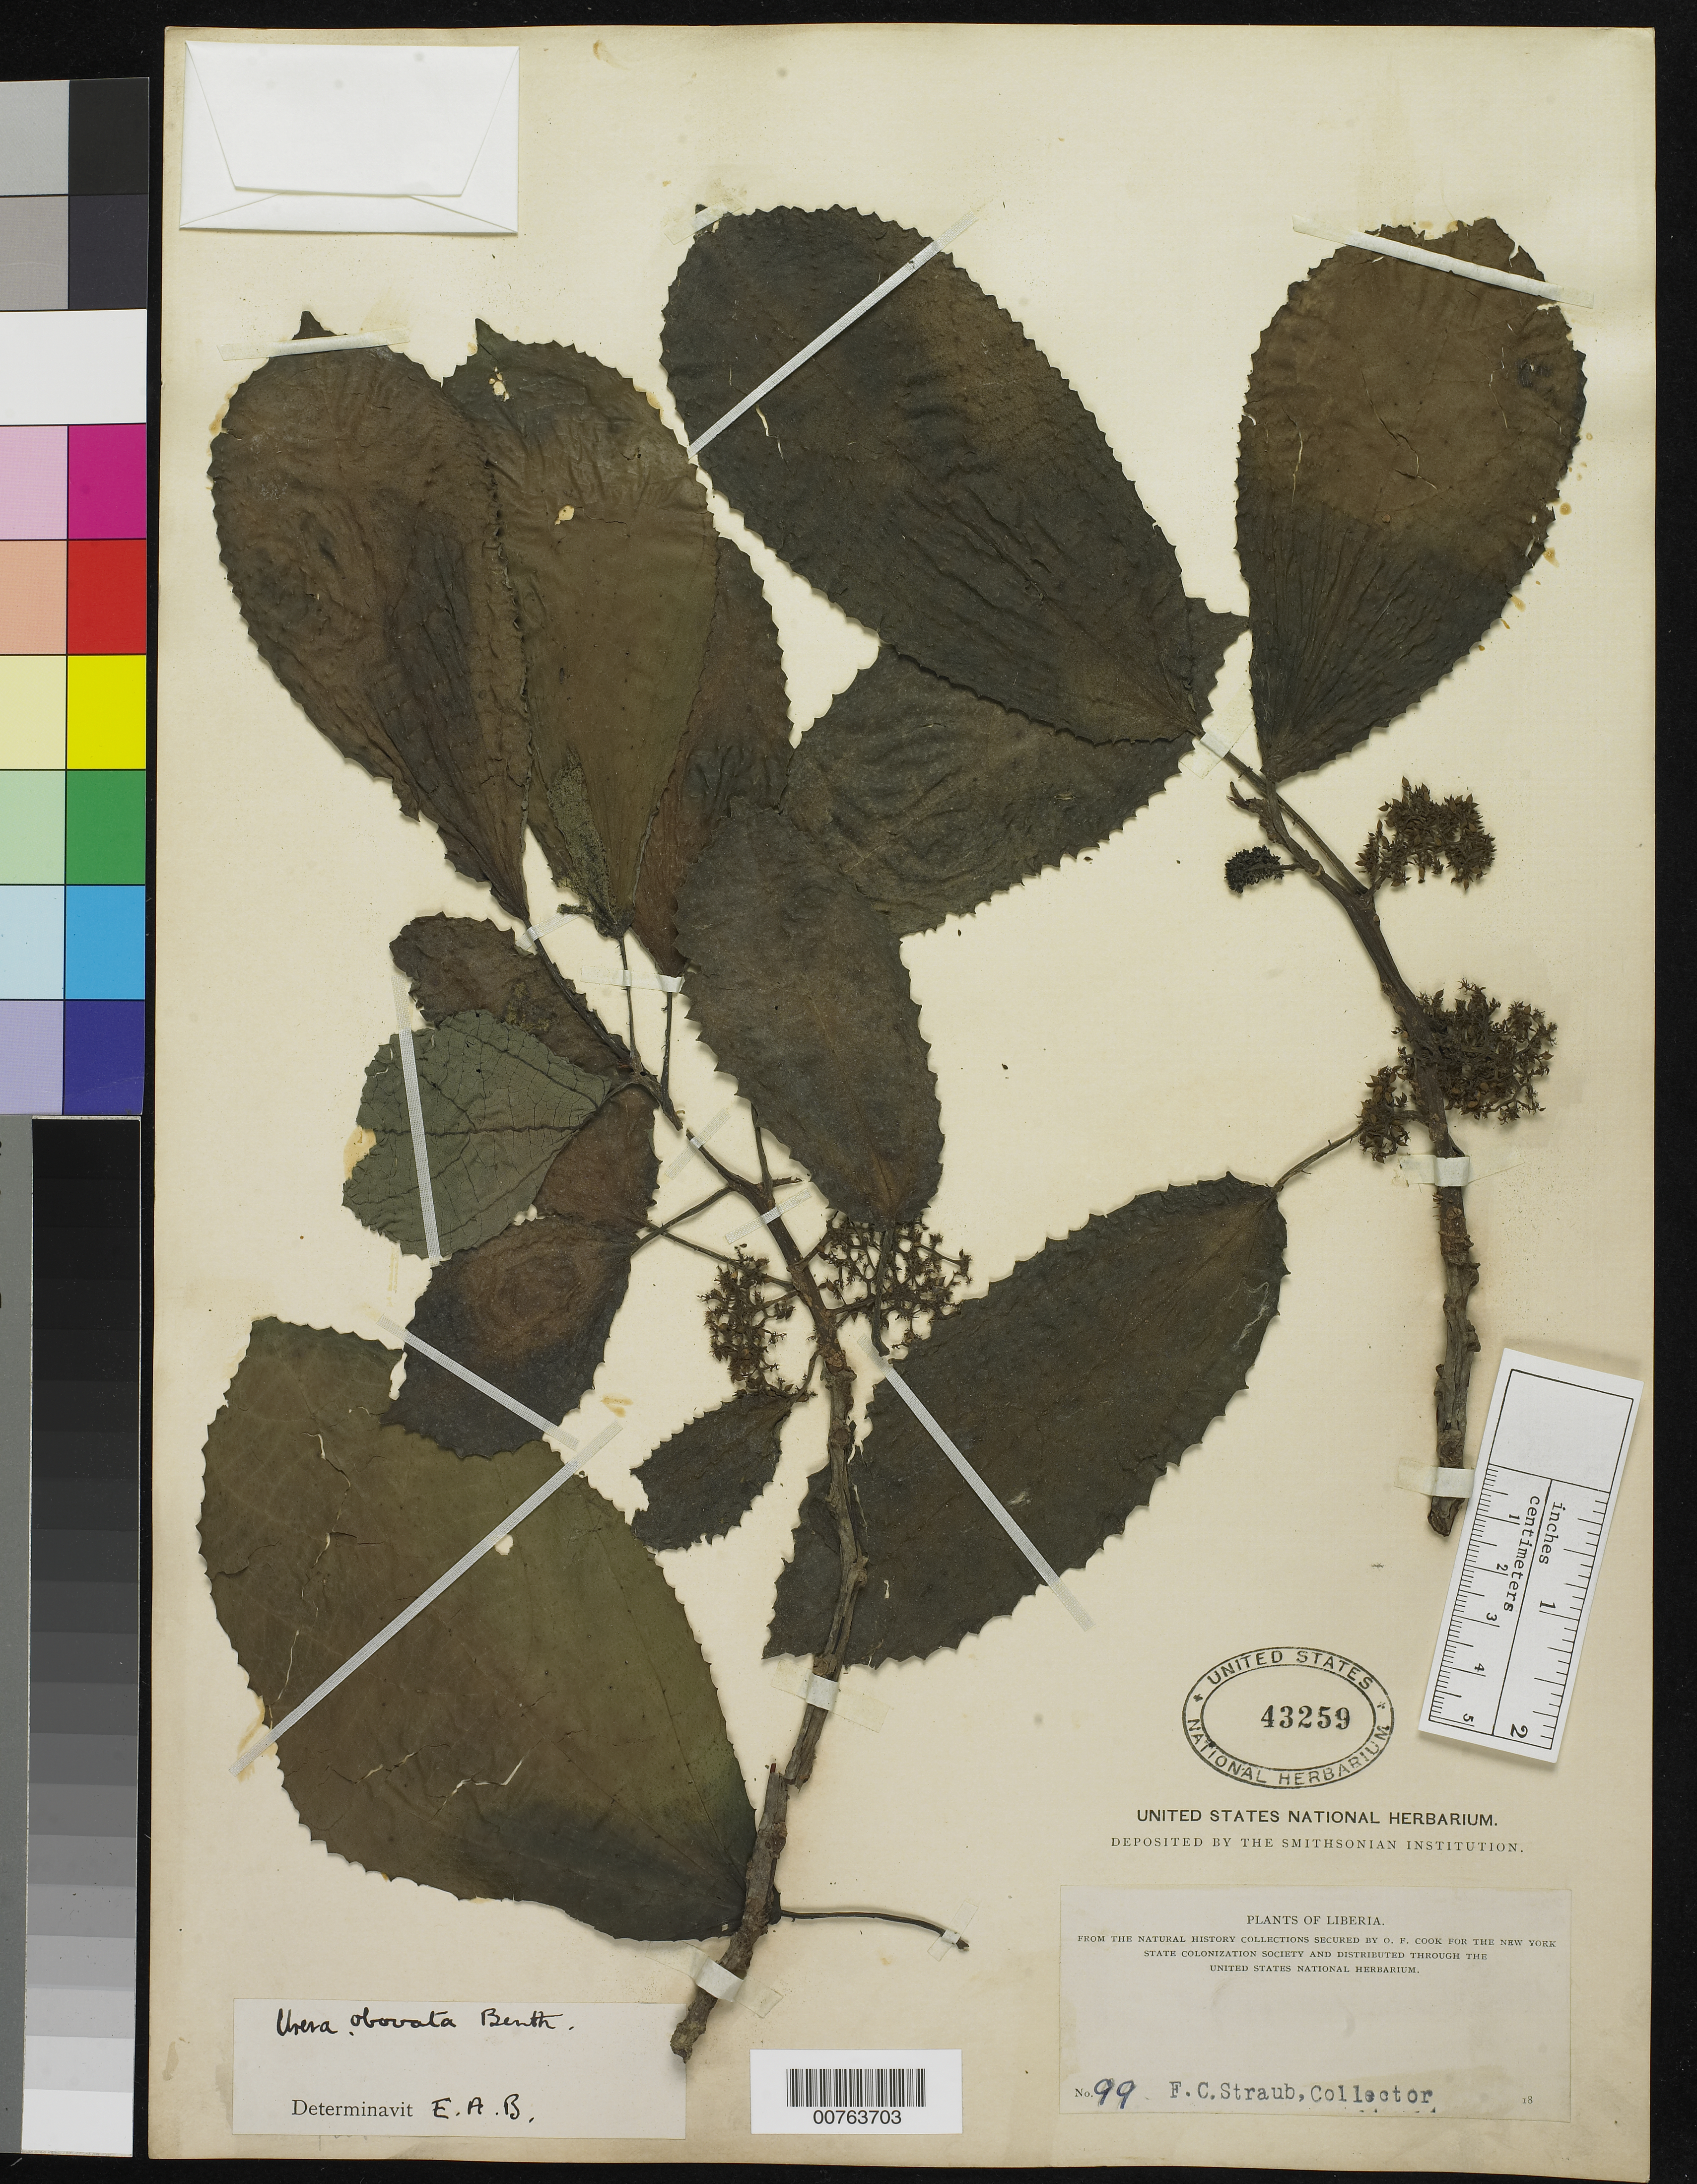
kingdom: Plantae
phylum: Tracheophyta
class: Magnoliopsida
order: Rosales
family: Urticaceae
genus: Scepocarpus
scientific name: Scepocarpus obovatus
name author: (Benth.) T. Wells & A. K. Monro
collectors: F. Straub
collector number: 99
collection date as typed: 18--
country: Liberia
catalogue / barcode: US 43259